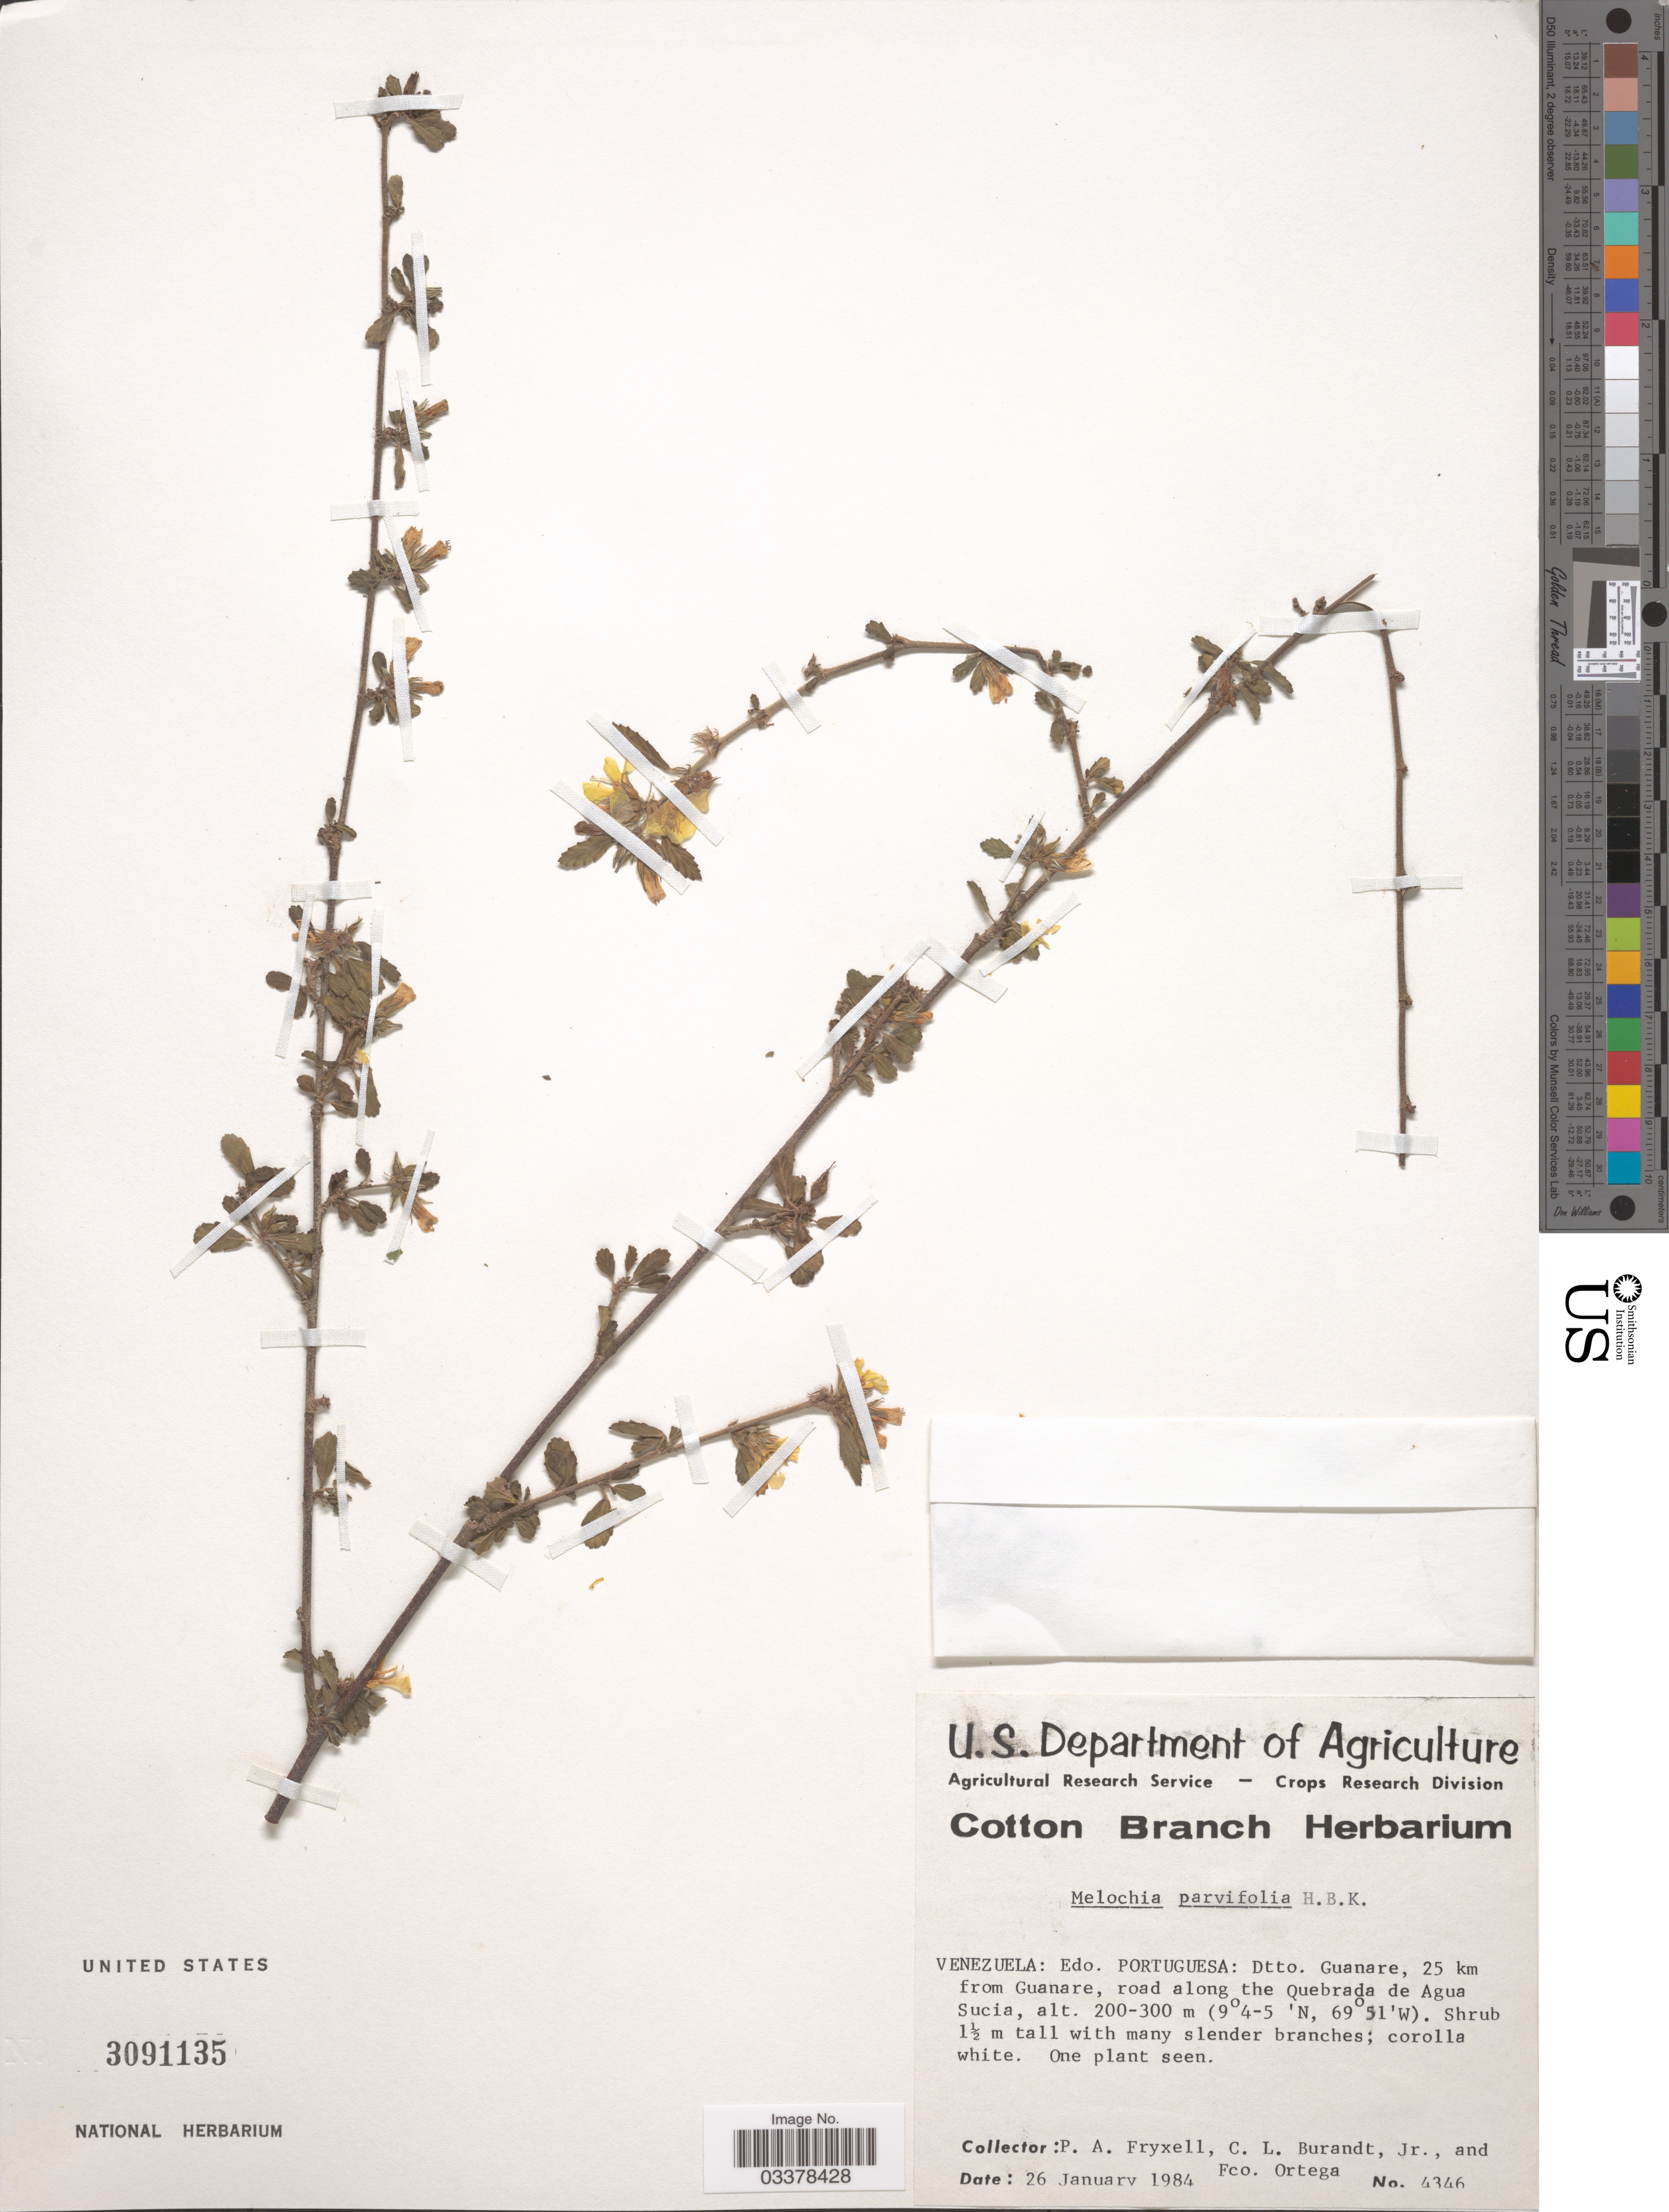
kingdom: Plantae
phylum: Tracheophyta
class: Magnoliopsida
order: Malvales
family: Malvaceae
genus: Melochia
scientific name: Melochia parvifolia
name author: Kunth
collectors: P. A. Fryxell, C. Burandt Jr. & F. J. Ortega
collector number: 4346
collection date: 1984-01-26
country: Venezuela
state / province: Portuguesa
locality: Dtto. Guanare, 25 km from Guanare, road along the Quebrada de Agua Sucia.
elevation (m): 200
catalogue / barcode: US 3091135